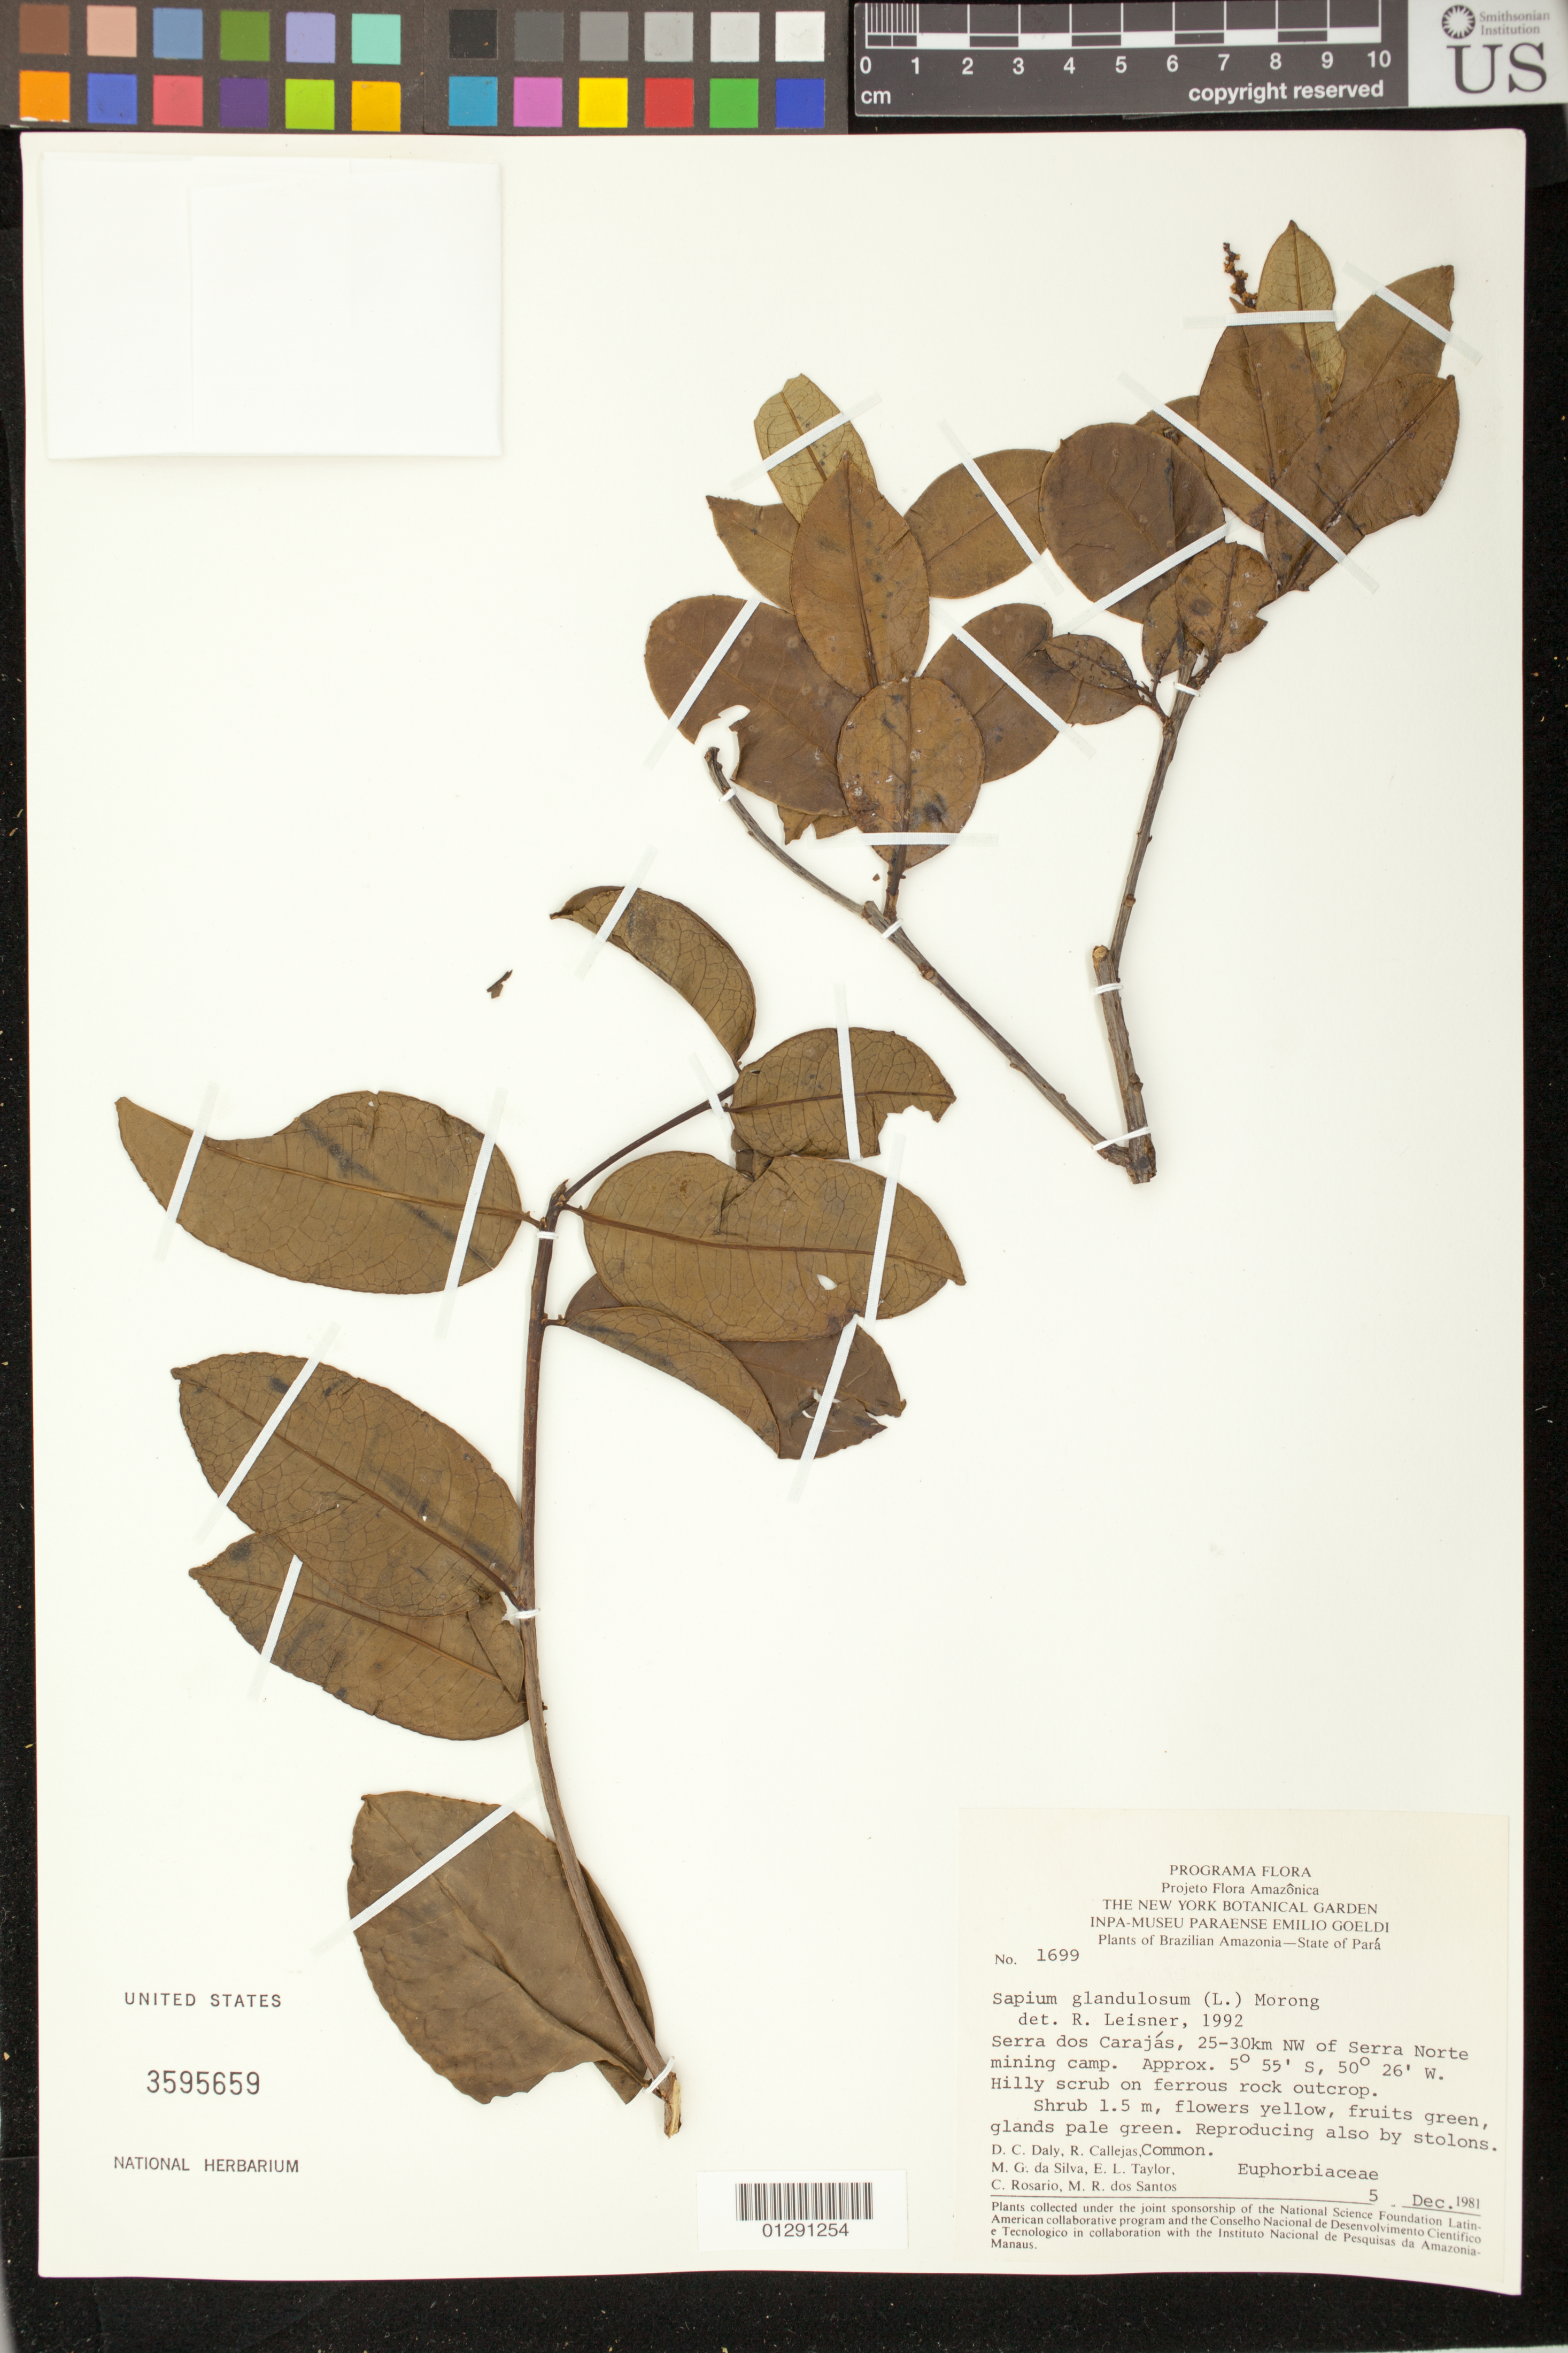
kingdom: Plantae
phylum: Tracheophyta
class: Magnoliopsida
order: Malpighiales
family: Euphorbiaceae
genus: Sapium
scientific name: Sapium glandulatum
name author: (Vell.) Pax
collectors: D. C. Daly, R. Callejas, M. G. Silva & E. L. Taylor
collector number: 1699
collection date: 1981-12-05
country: Brazil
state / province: Para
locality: Serra dos Carajas, 25-30 NW of Serra Norte mining camp. Hilly scrub on ferrous rock outcrop.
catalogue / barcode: US 3595659